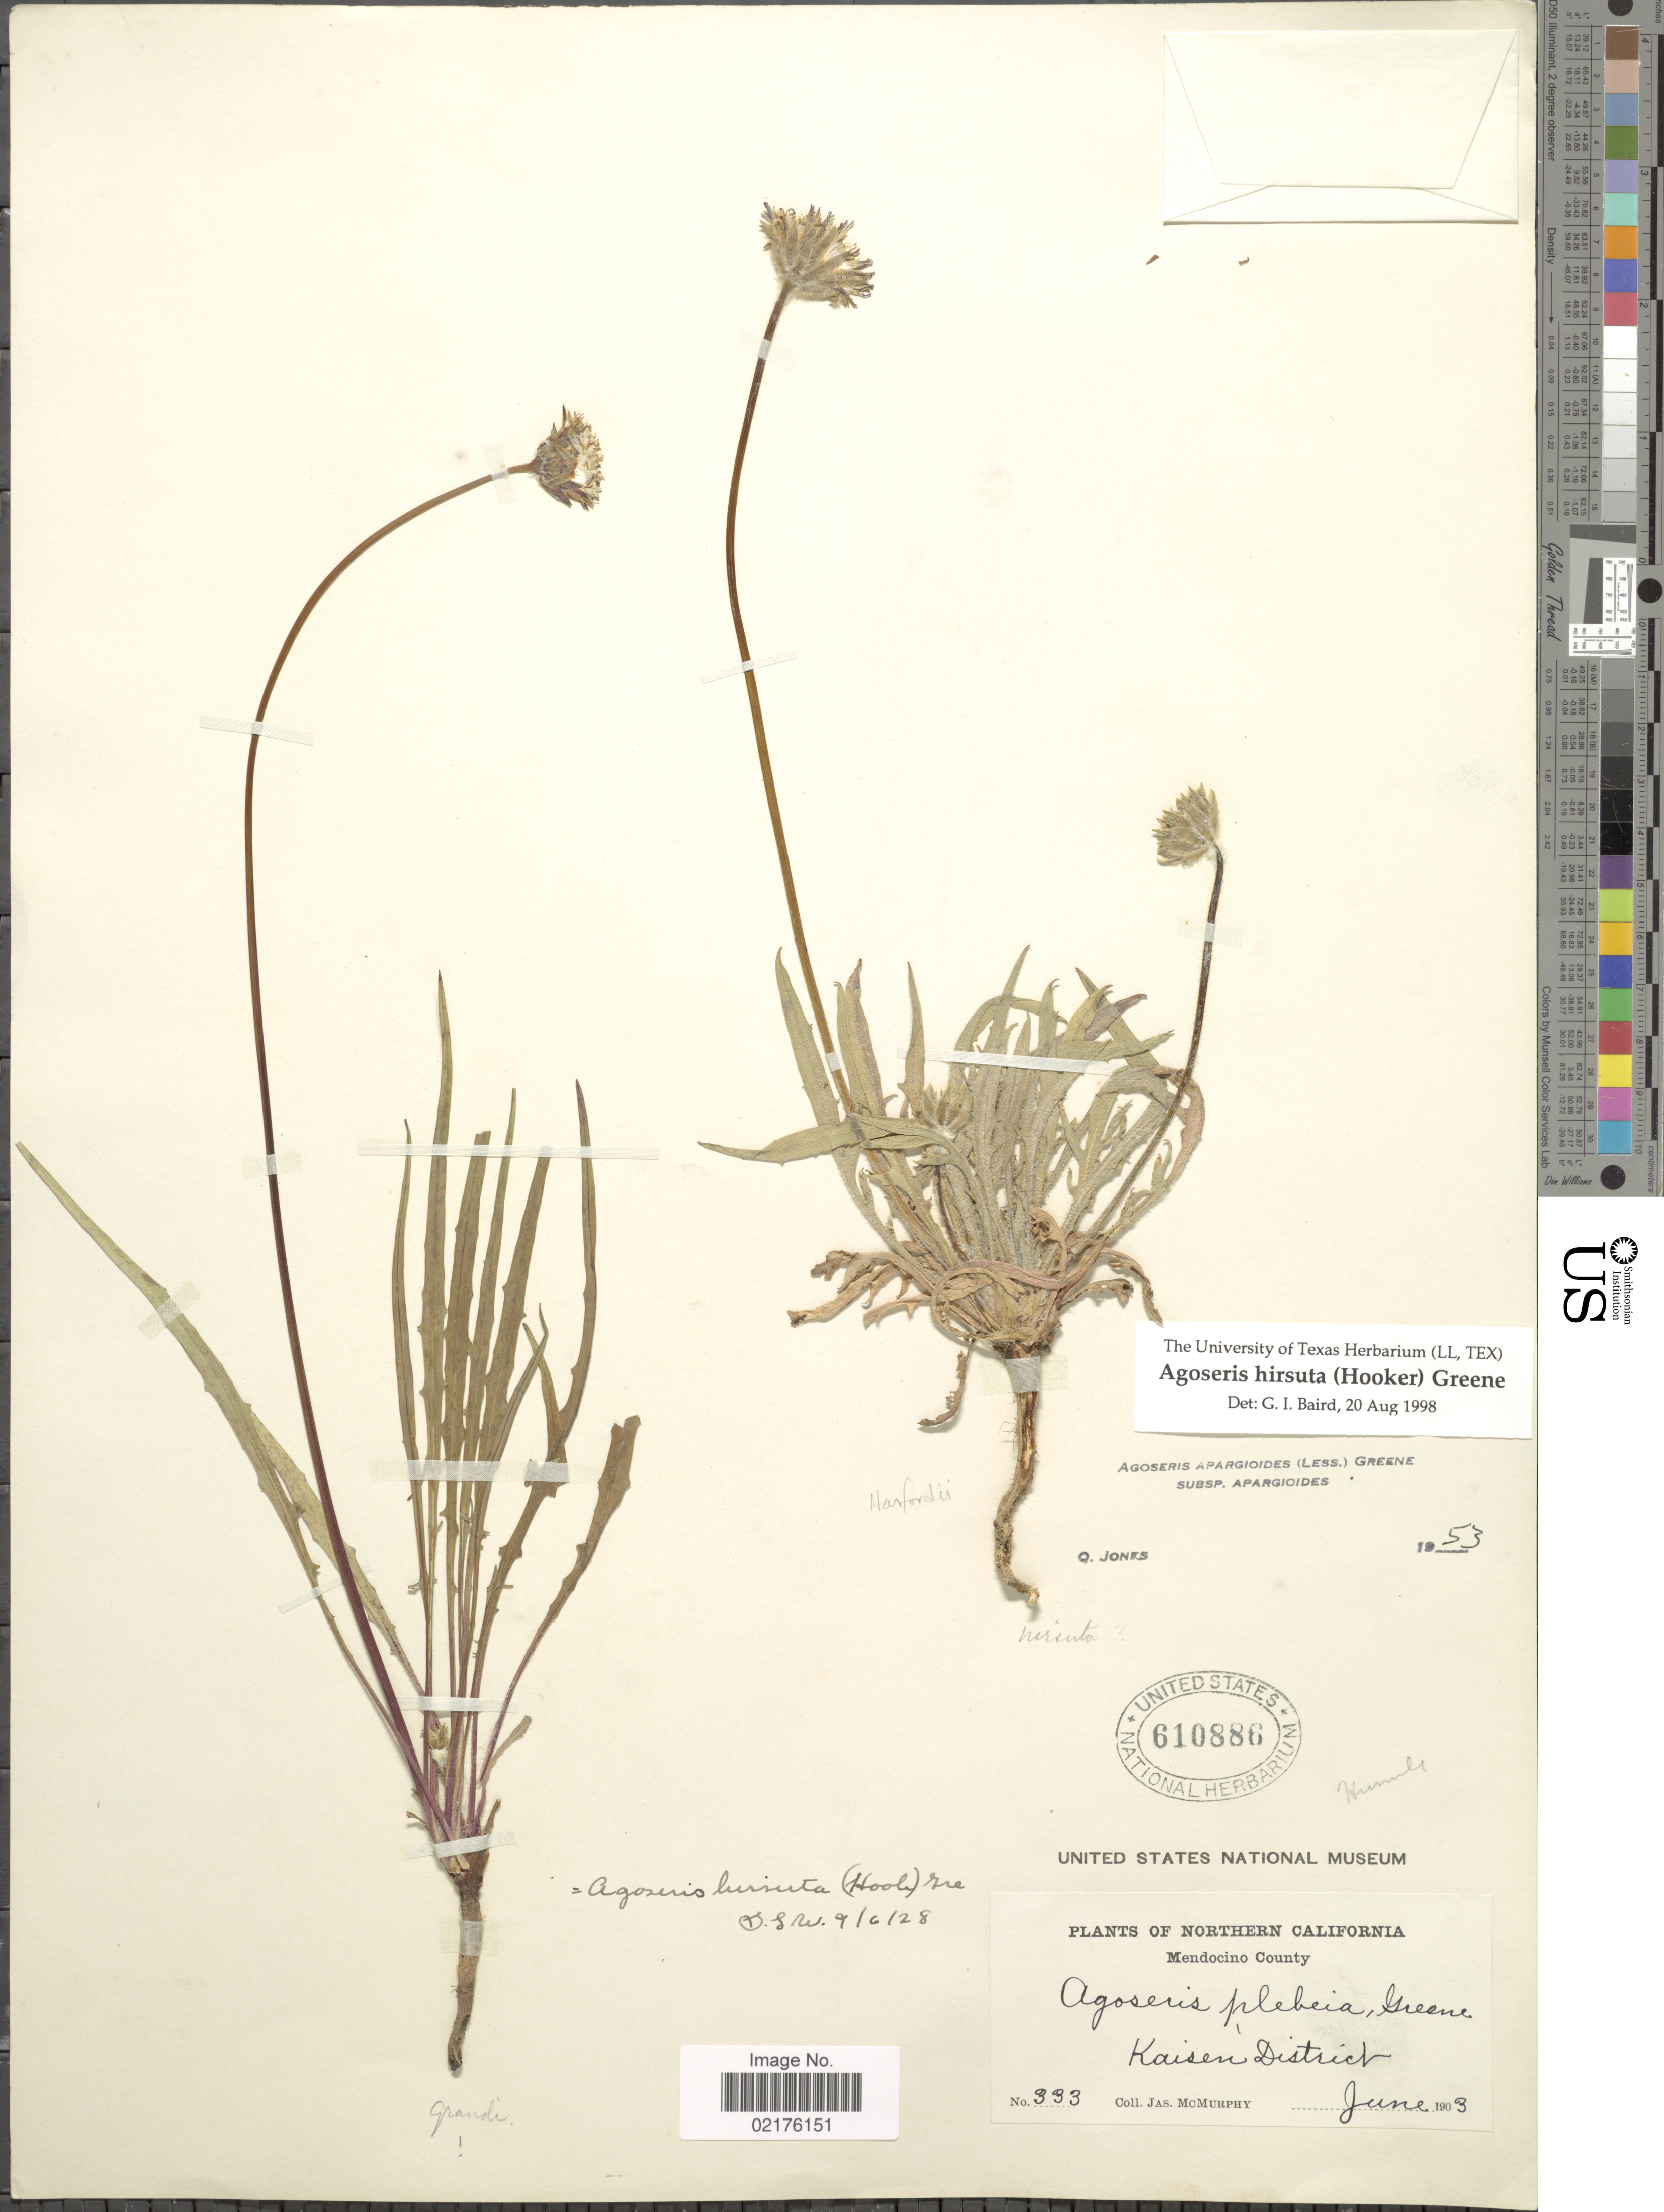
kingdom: Plantae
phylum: Tracheophyta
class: Magnoliopsida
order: Asterales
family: Asteraceae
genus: Agoseris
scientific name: Agoseris hirsuta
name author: (Hook.) Greene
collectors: J. McMurphy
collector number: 333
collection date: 1903-06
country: United States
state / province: California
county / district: Mendocino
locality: Northern California, Mendocino County, Kaisen District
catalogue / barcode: US 610886